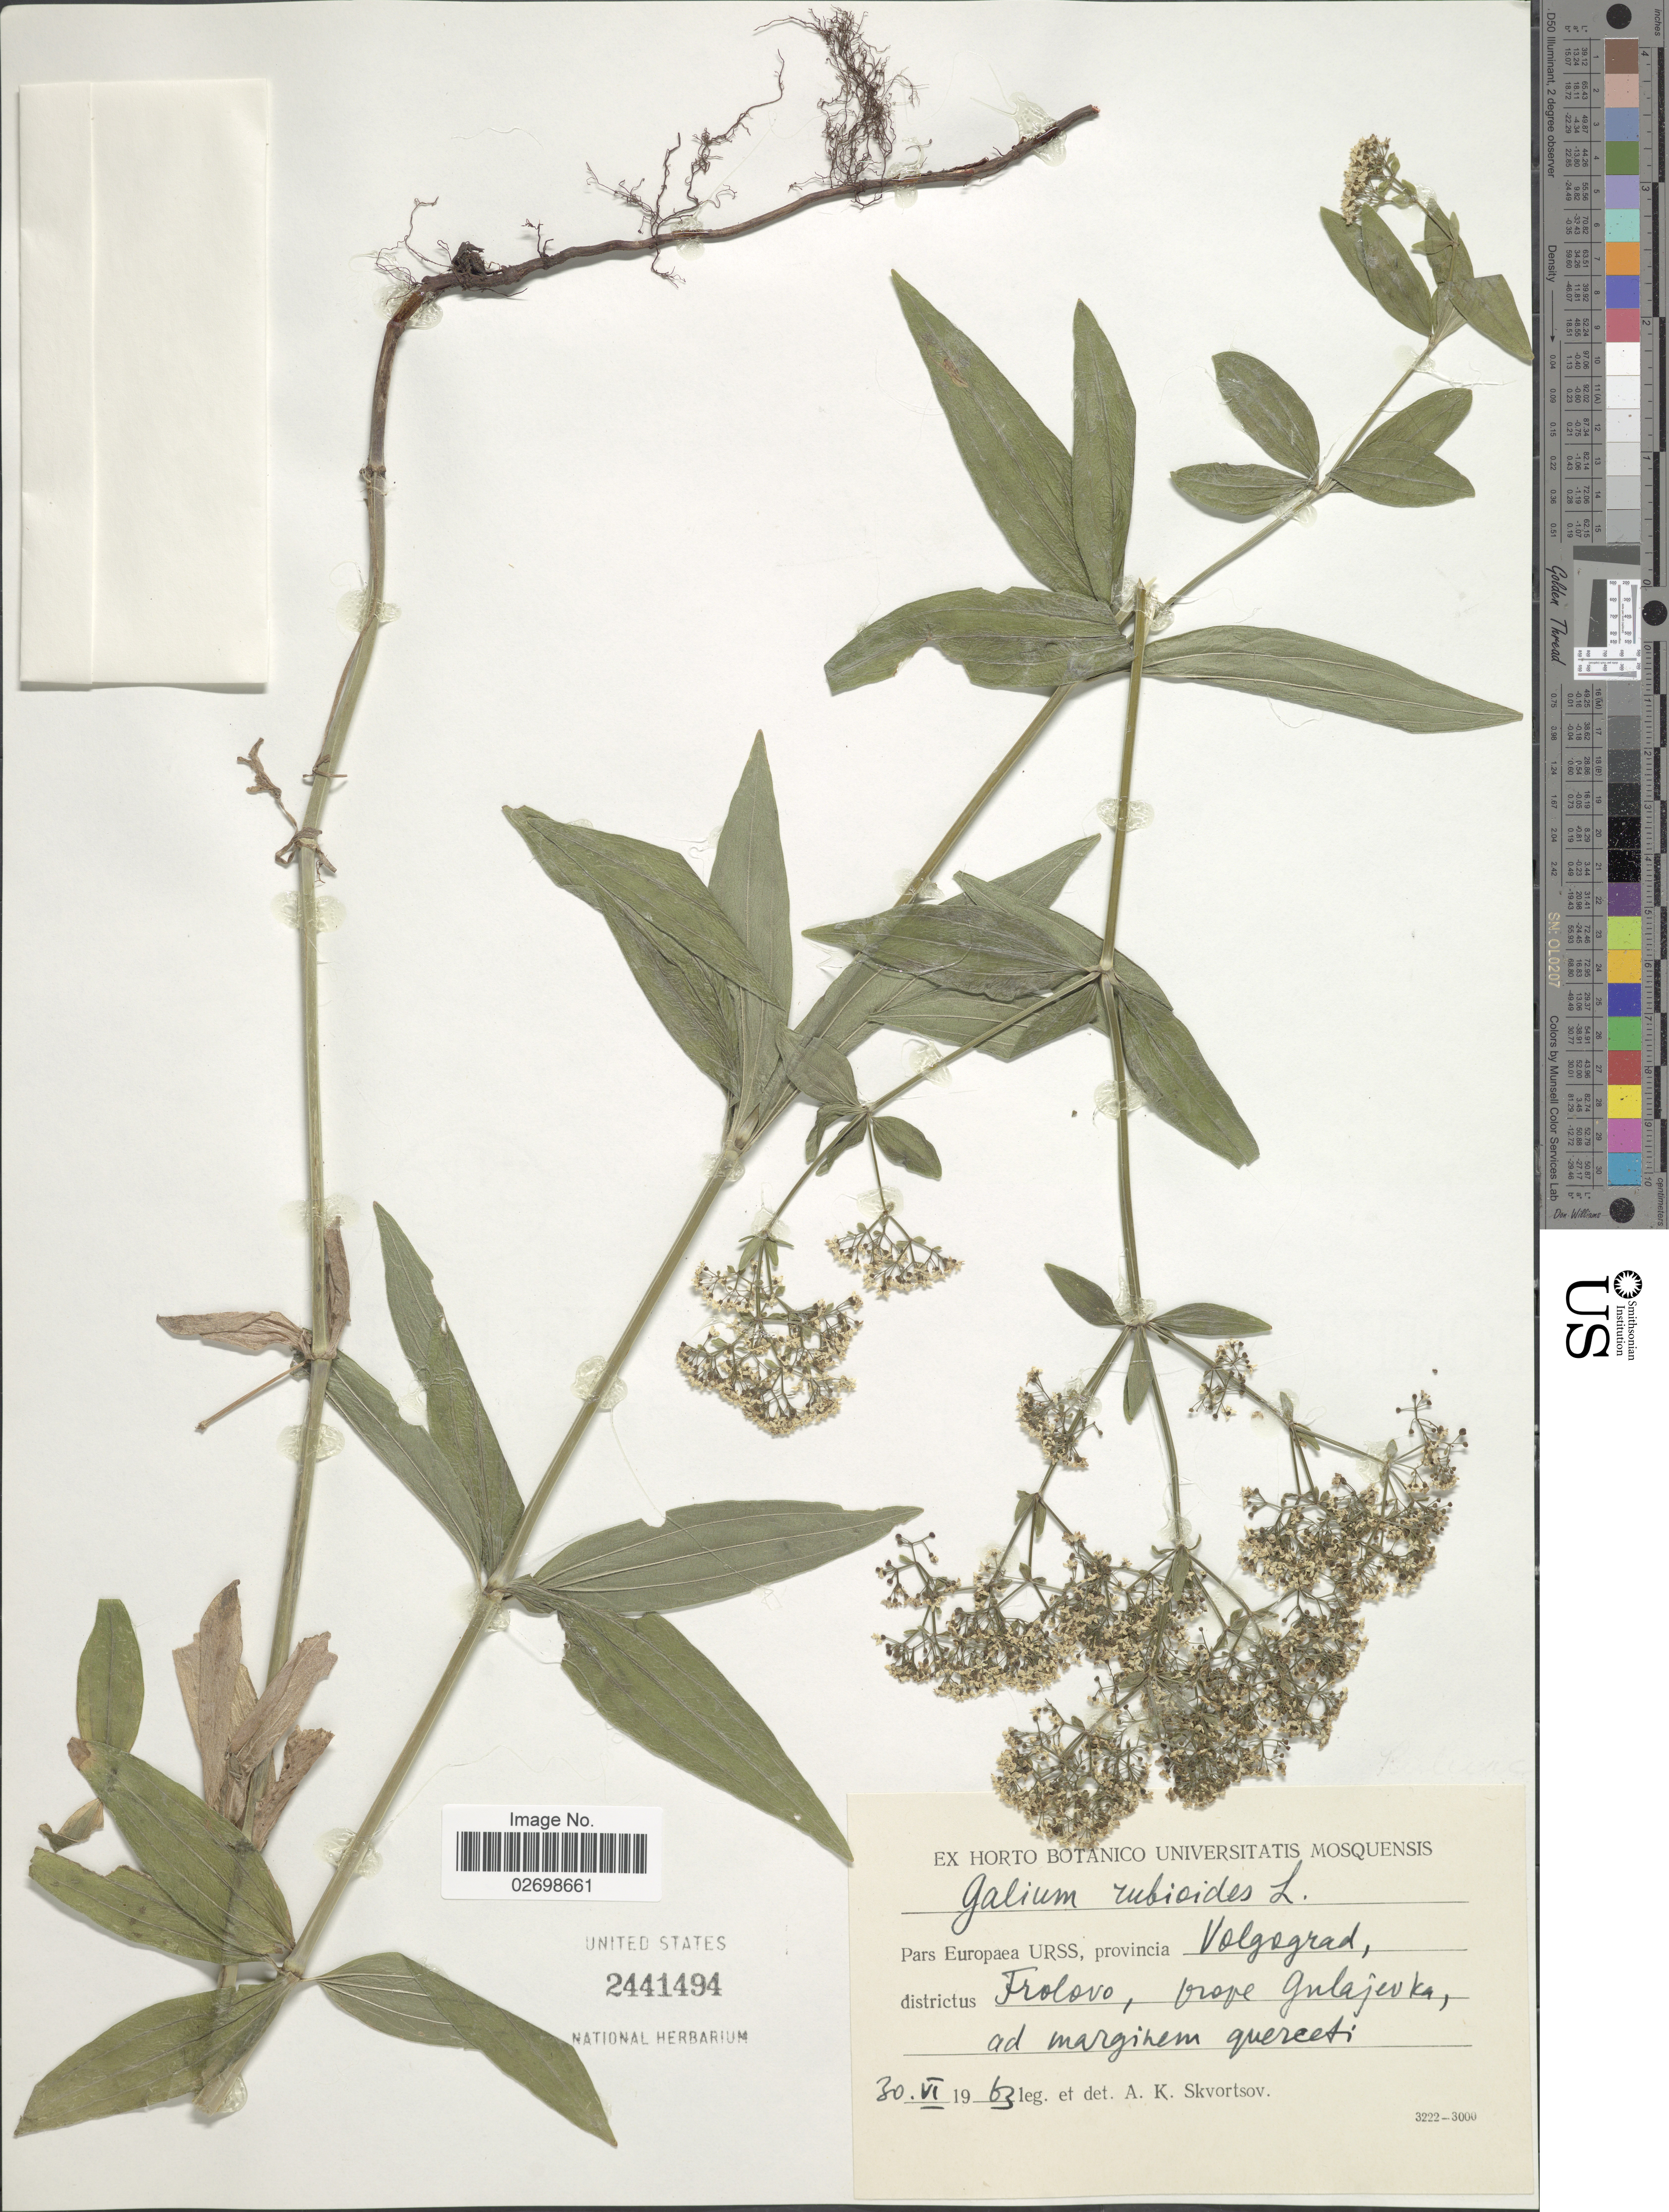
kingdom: Plantae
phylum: Tracheophyta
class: Magnoliopsida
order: Gentianales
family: Rubiaceae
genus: Galium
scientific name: Galium rubioides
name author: L.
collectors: A. K. Skvortsov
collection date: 1963-06-30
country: Russian Federation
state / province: Volgograd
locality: Pars Europaea URSS, provincia Volgograd, districtus Frolovo, prope Gulajevka ad marginem querceti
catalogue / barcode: US 2441494